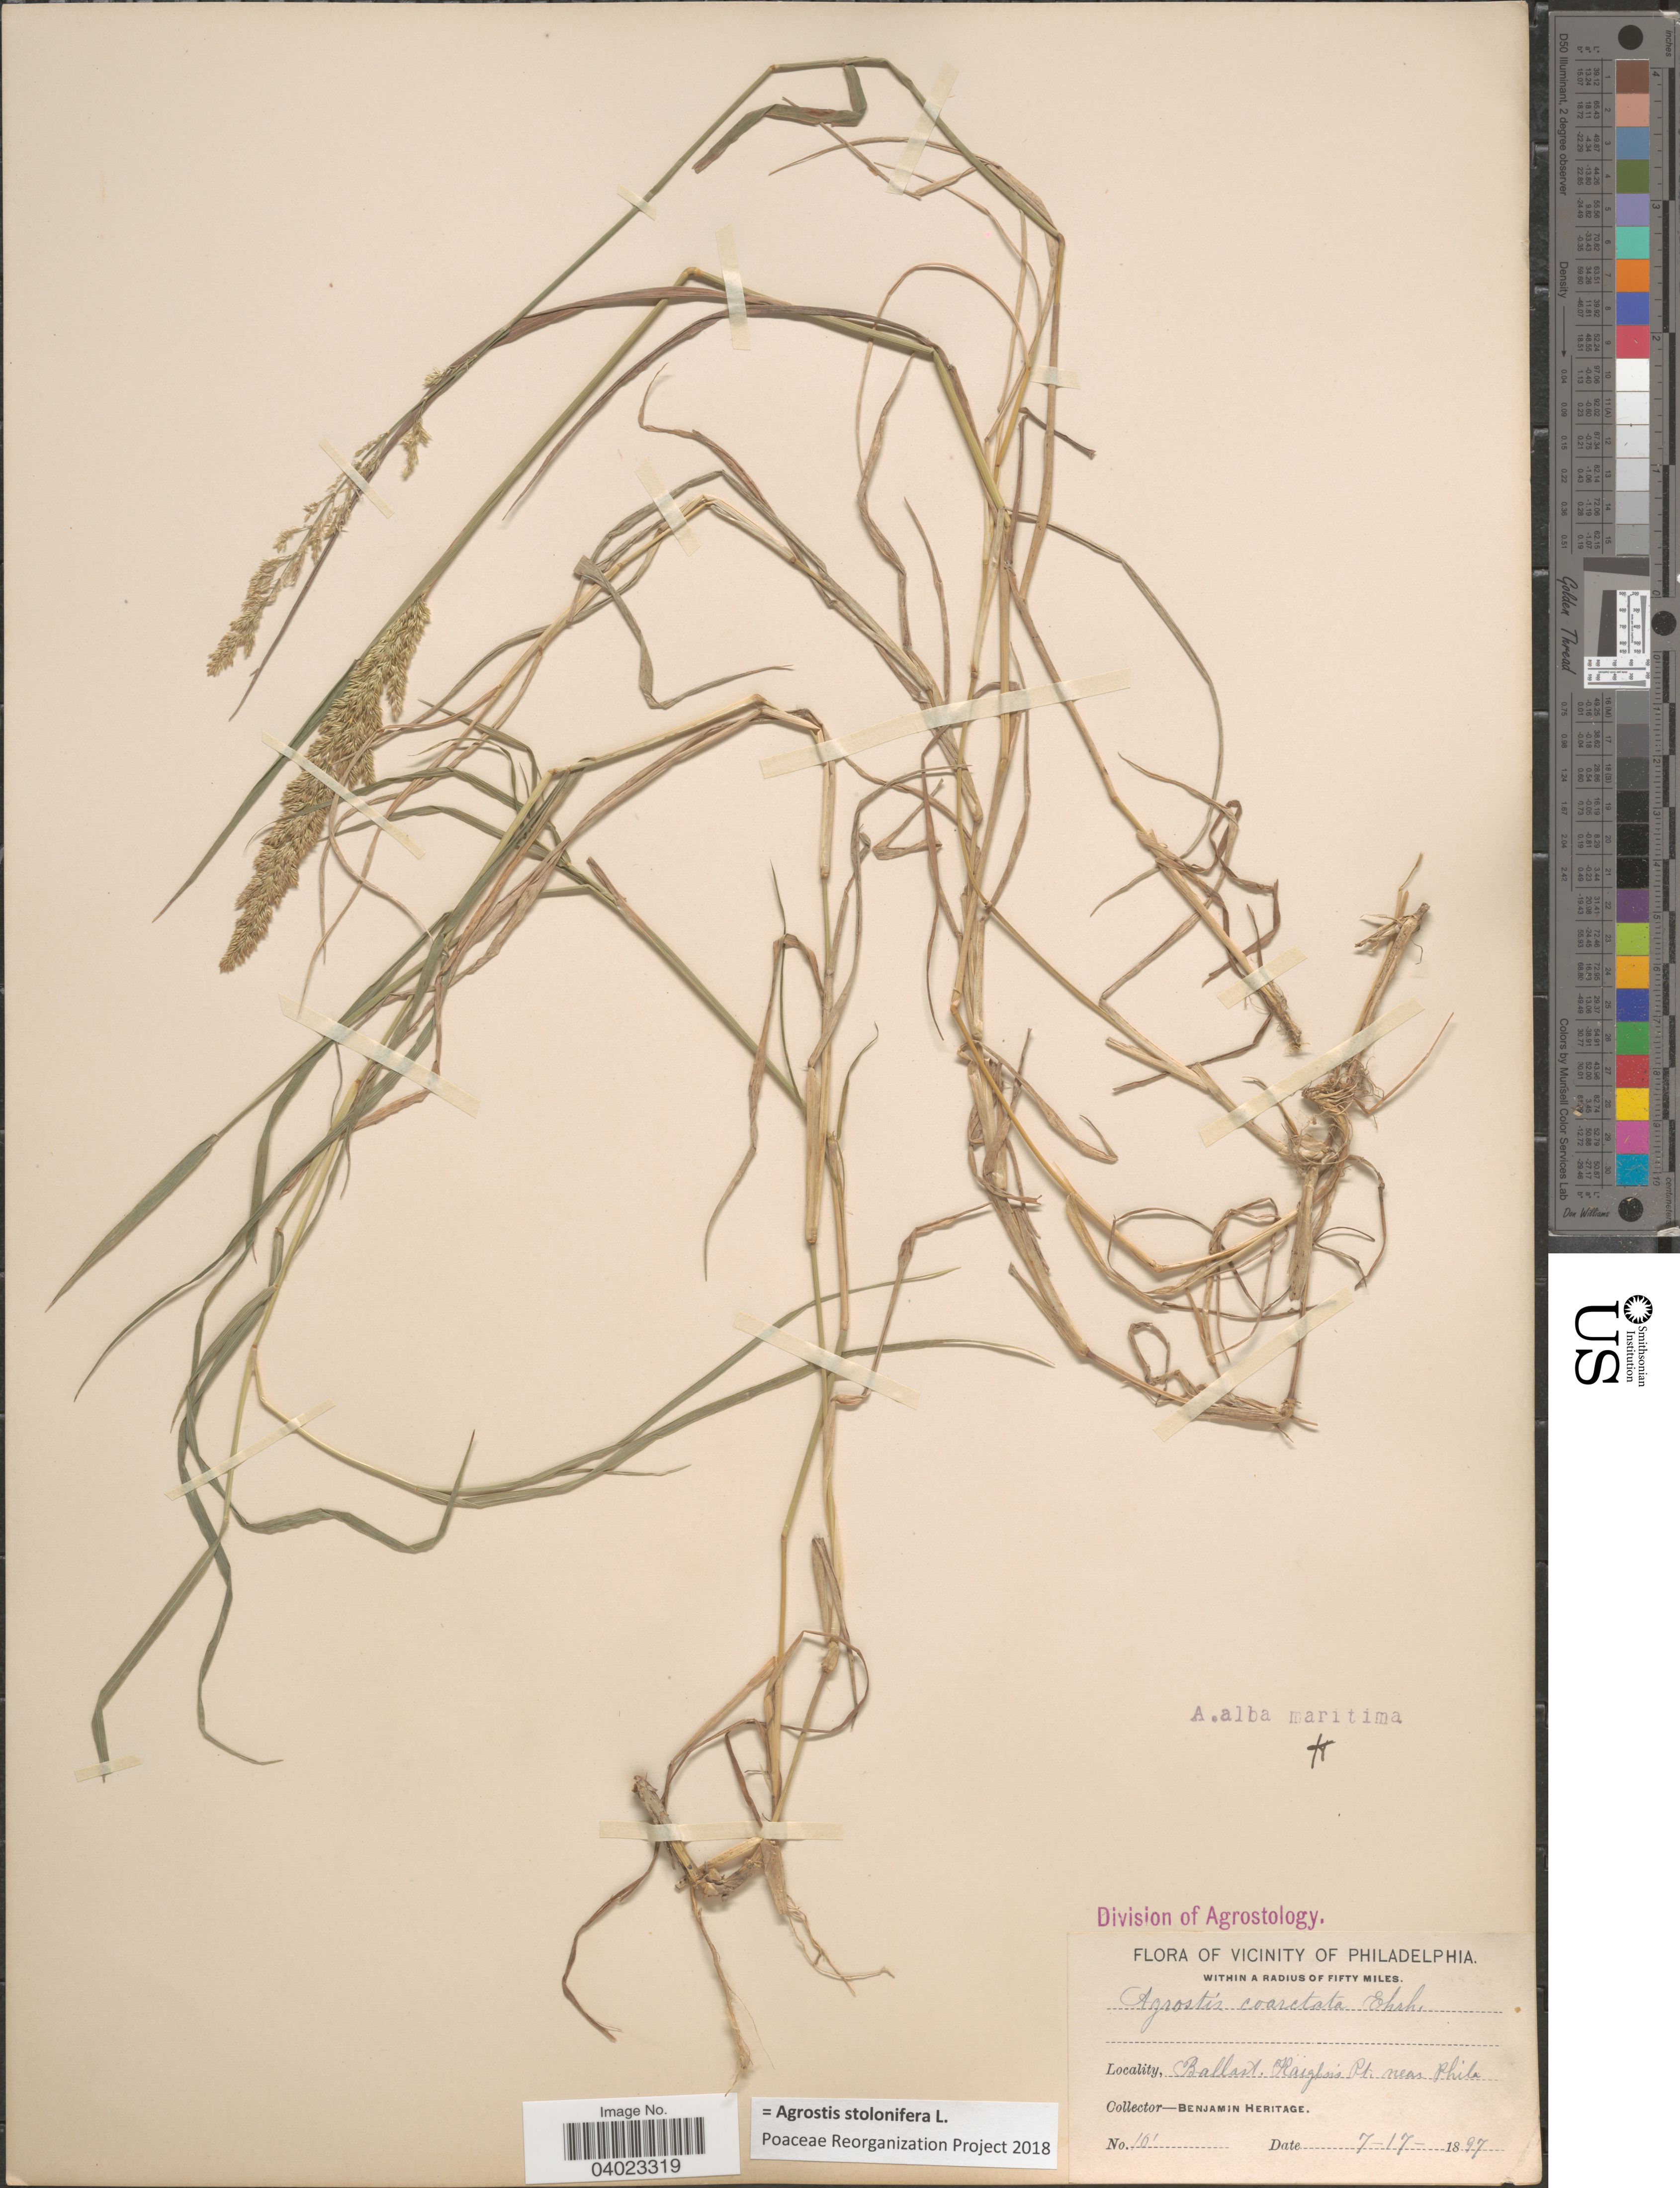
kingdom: Plantae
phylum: Tracheophyta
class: Liliopsida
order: Poales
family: Poaceae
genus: Agrostis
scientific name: Agrostis stolonifera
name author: L.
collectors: B. Heritage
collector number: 10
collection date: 1897-07-17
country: United States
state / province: Pennsylvania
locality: Vicinity of Philadelphia. Within a radius of Fifty miles. Ballast. Kaighn's Pt. near Phila.